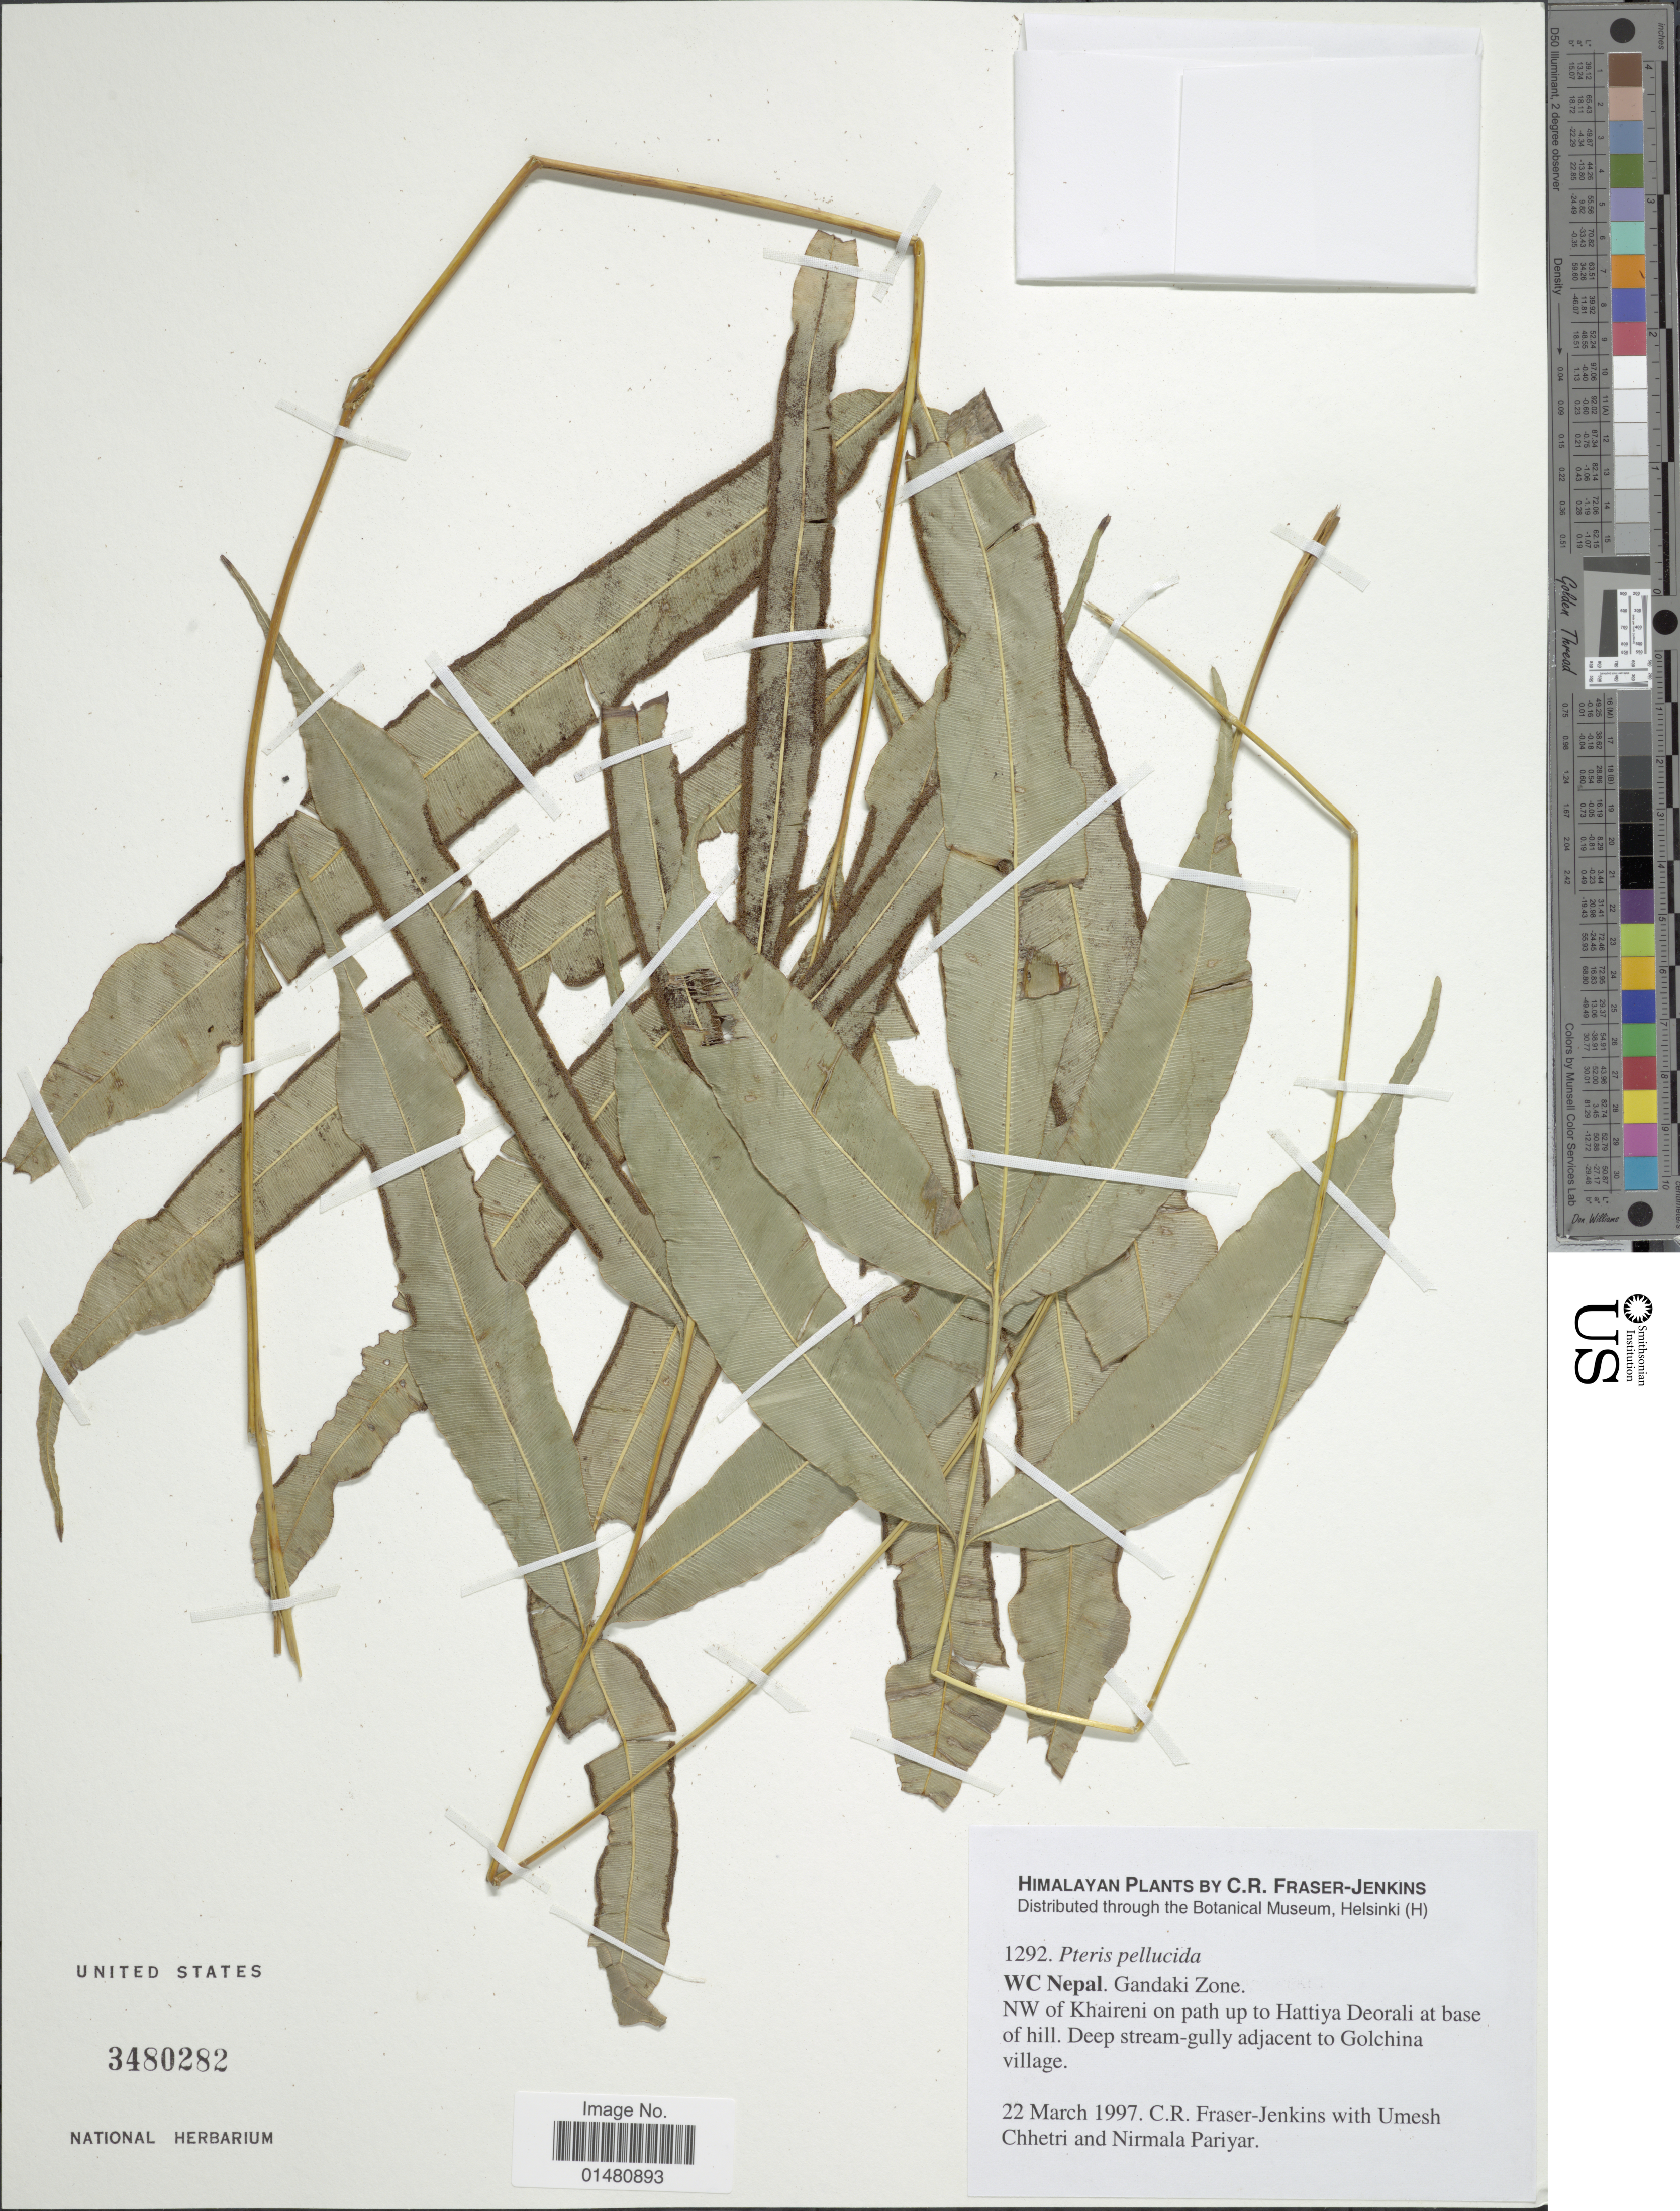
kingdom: Plantae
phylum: Tracheophyta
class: Polypodiopsida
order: Polypodiales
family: Pteridaceae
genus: Pteris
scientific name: Pteris pellucida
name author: C. Presl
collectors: C. R. Fraser-Jenkins, U. Chhetri & N. Pariyar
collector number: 1292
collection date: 1997-03-22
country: Nepal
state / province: Gandaki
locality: WC Nepal. gandaki Zone. NW of Khaireni on path up to Hattiya Deorali at base of hill. Deep stream-gully to Golchina village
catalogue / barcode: US 3480282